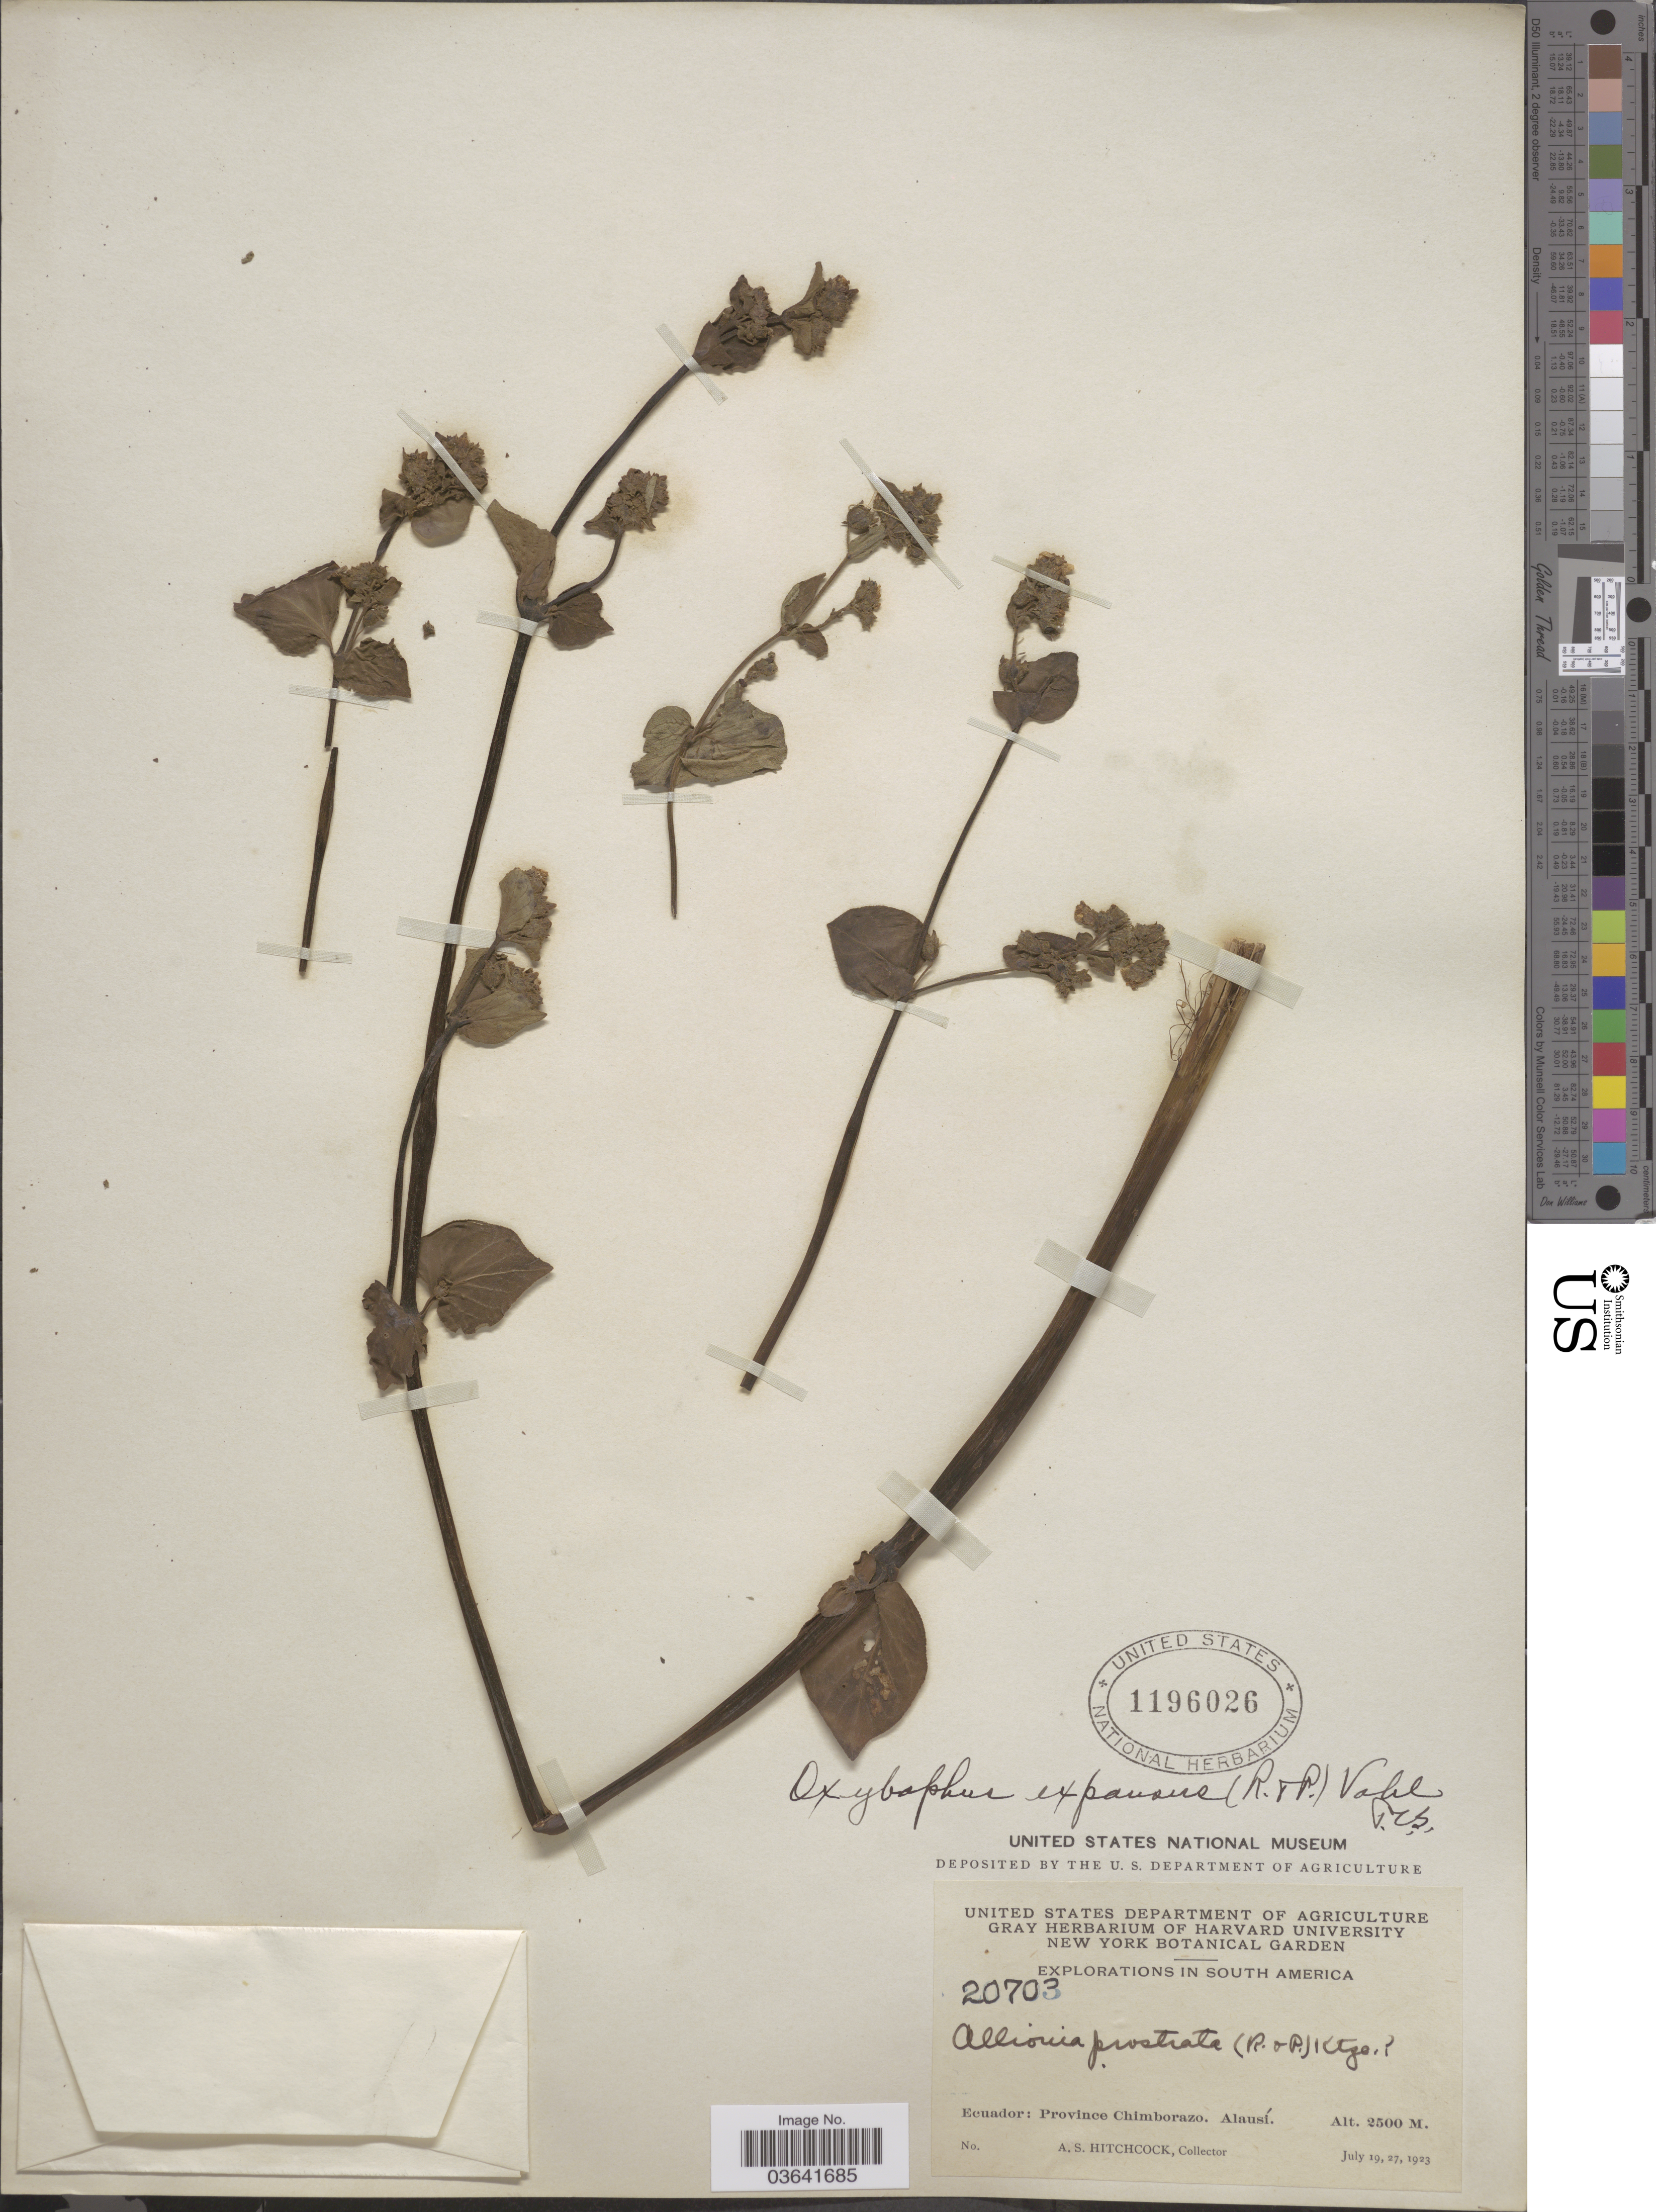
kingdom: Plantae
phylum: Tracheophyta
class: Magnoliopsida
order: Caryophyllales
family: Nyctaginaceae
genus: Mirabilis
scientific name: Mirabilis expansa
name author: (Ruiz & Pav.) Standl.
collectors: A. S. Hitchcock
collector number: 20703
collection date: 1923-07-19/1923-07-27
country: Ecuador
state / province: Chimborazo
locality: Alausí.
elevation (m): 2500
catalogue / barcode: US 1196026